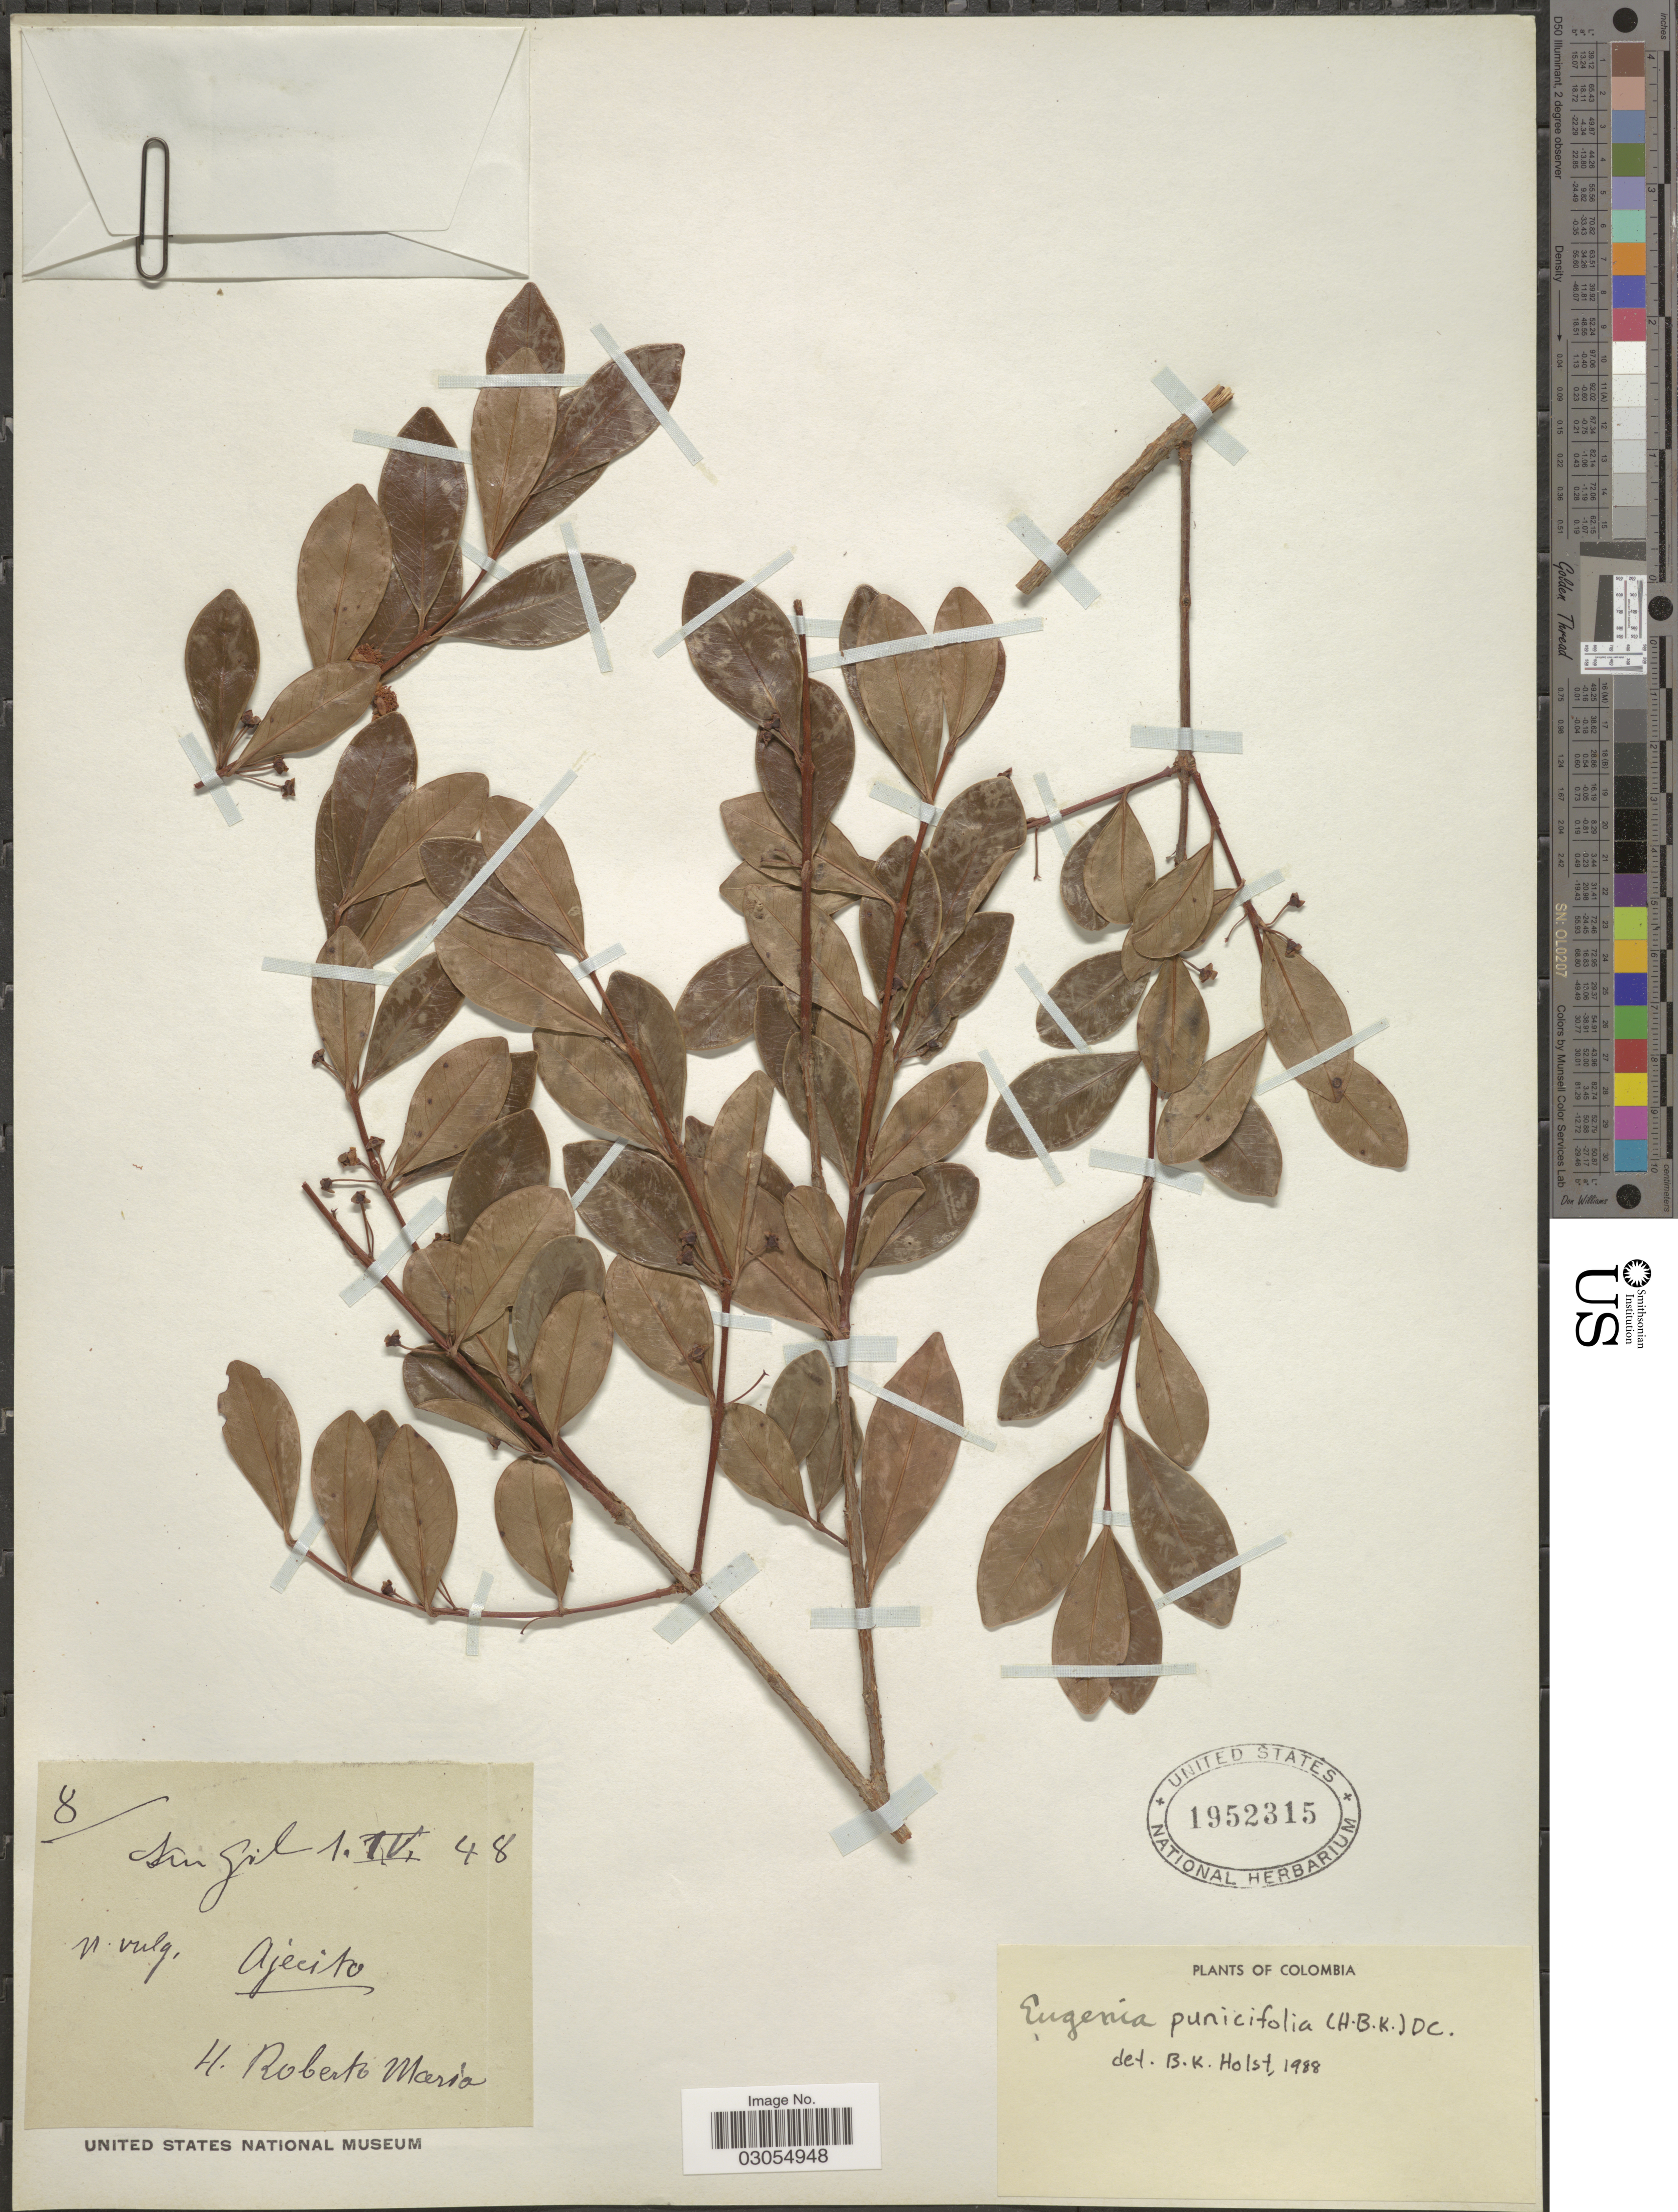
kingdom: Plantae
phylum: Tracheophyta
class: Magnoliopsida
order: Myrtales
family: Myrtaceae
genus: Eugenia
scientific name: Eugenia punicifolia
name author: (Kunth) DC.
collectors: H. Maria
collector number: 8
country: Colombia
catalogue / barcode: US 1952315